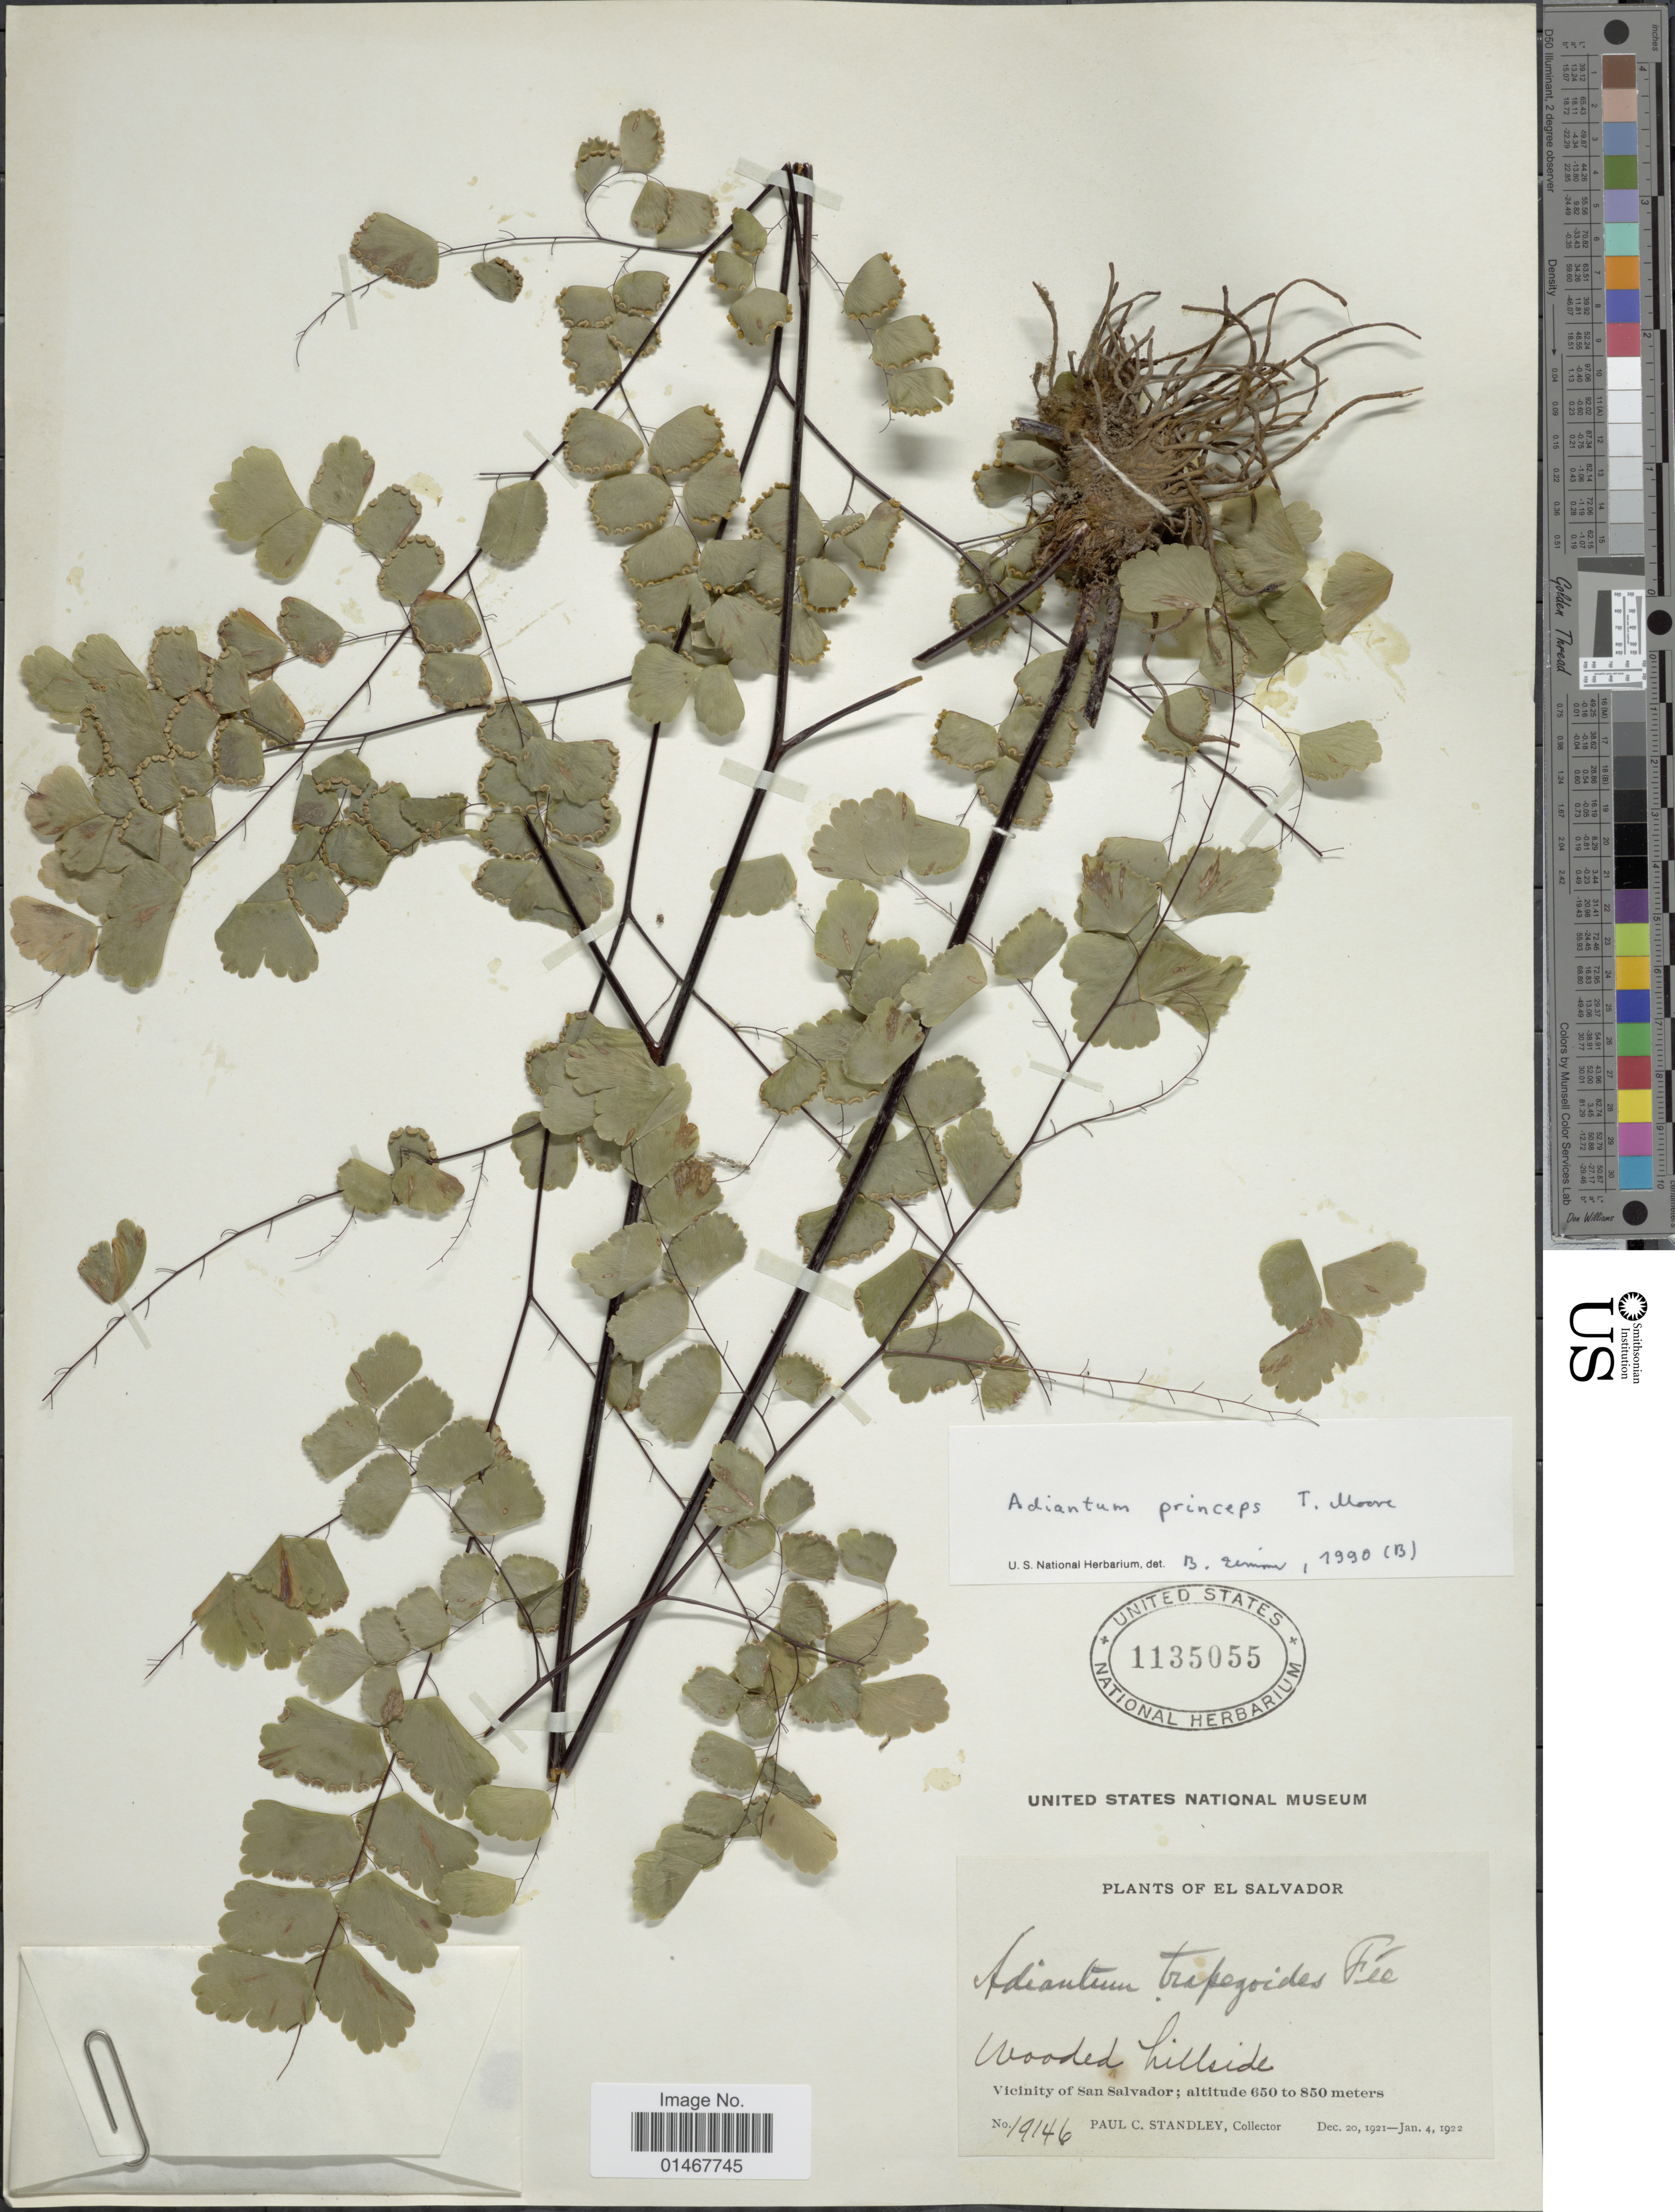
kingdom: Plantae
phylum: Tracheophyta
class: Polypodiopsida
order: Polypodiales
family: Pteridaceae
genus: Adiantum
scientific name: Adiantum princeps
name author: T. Moore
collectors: P. C. Standley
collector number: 19146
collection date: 1921-12-20/1922-01-04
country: El Salvador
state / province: San Salvador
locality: Vicinity of San Salvador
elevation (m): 650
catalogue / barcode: US 1135055